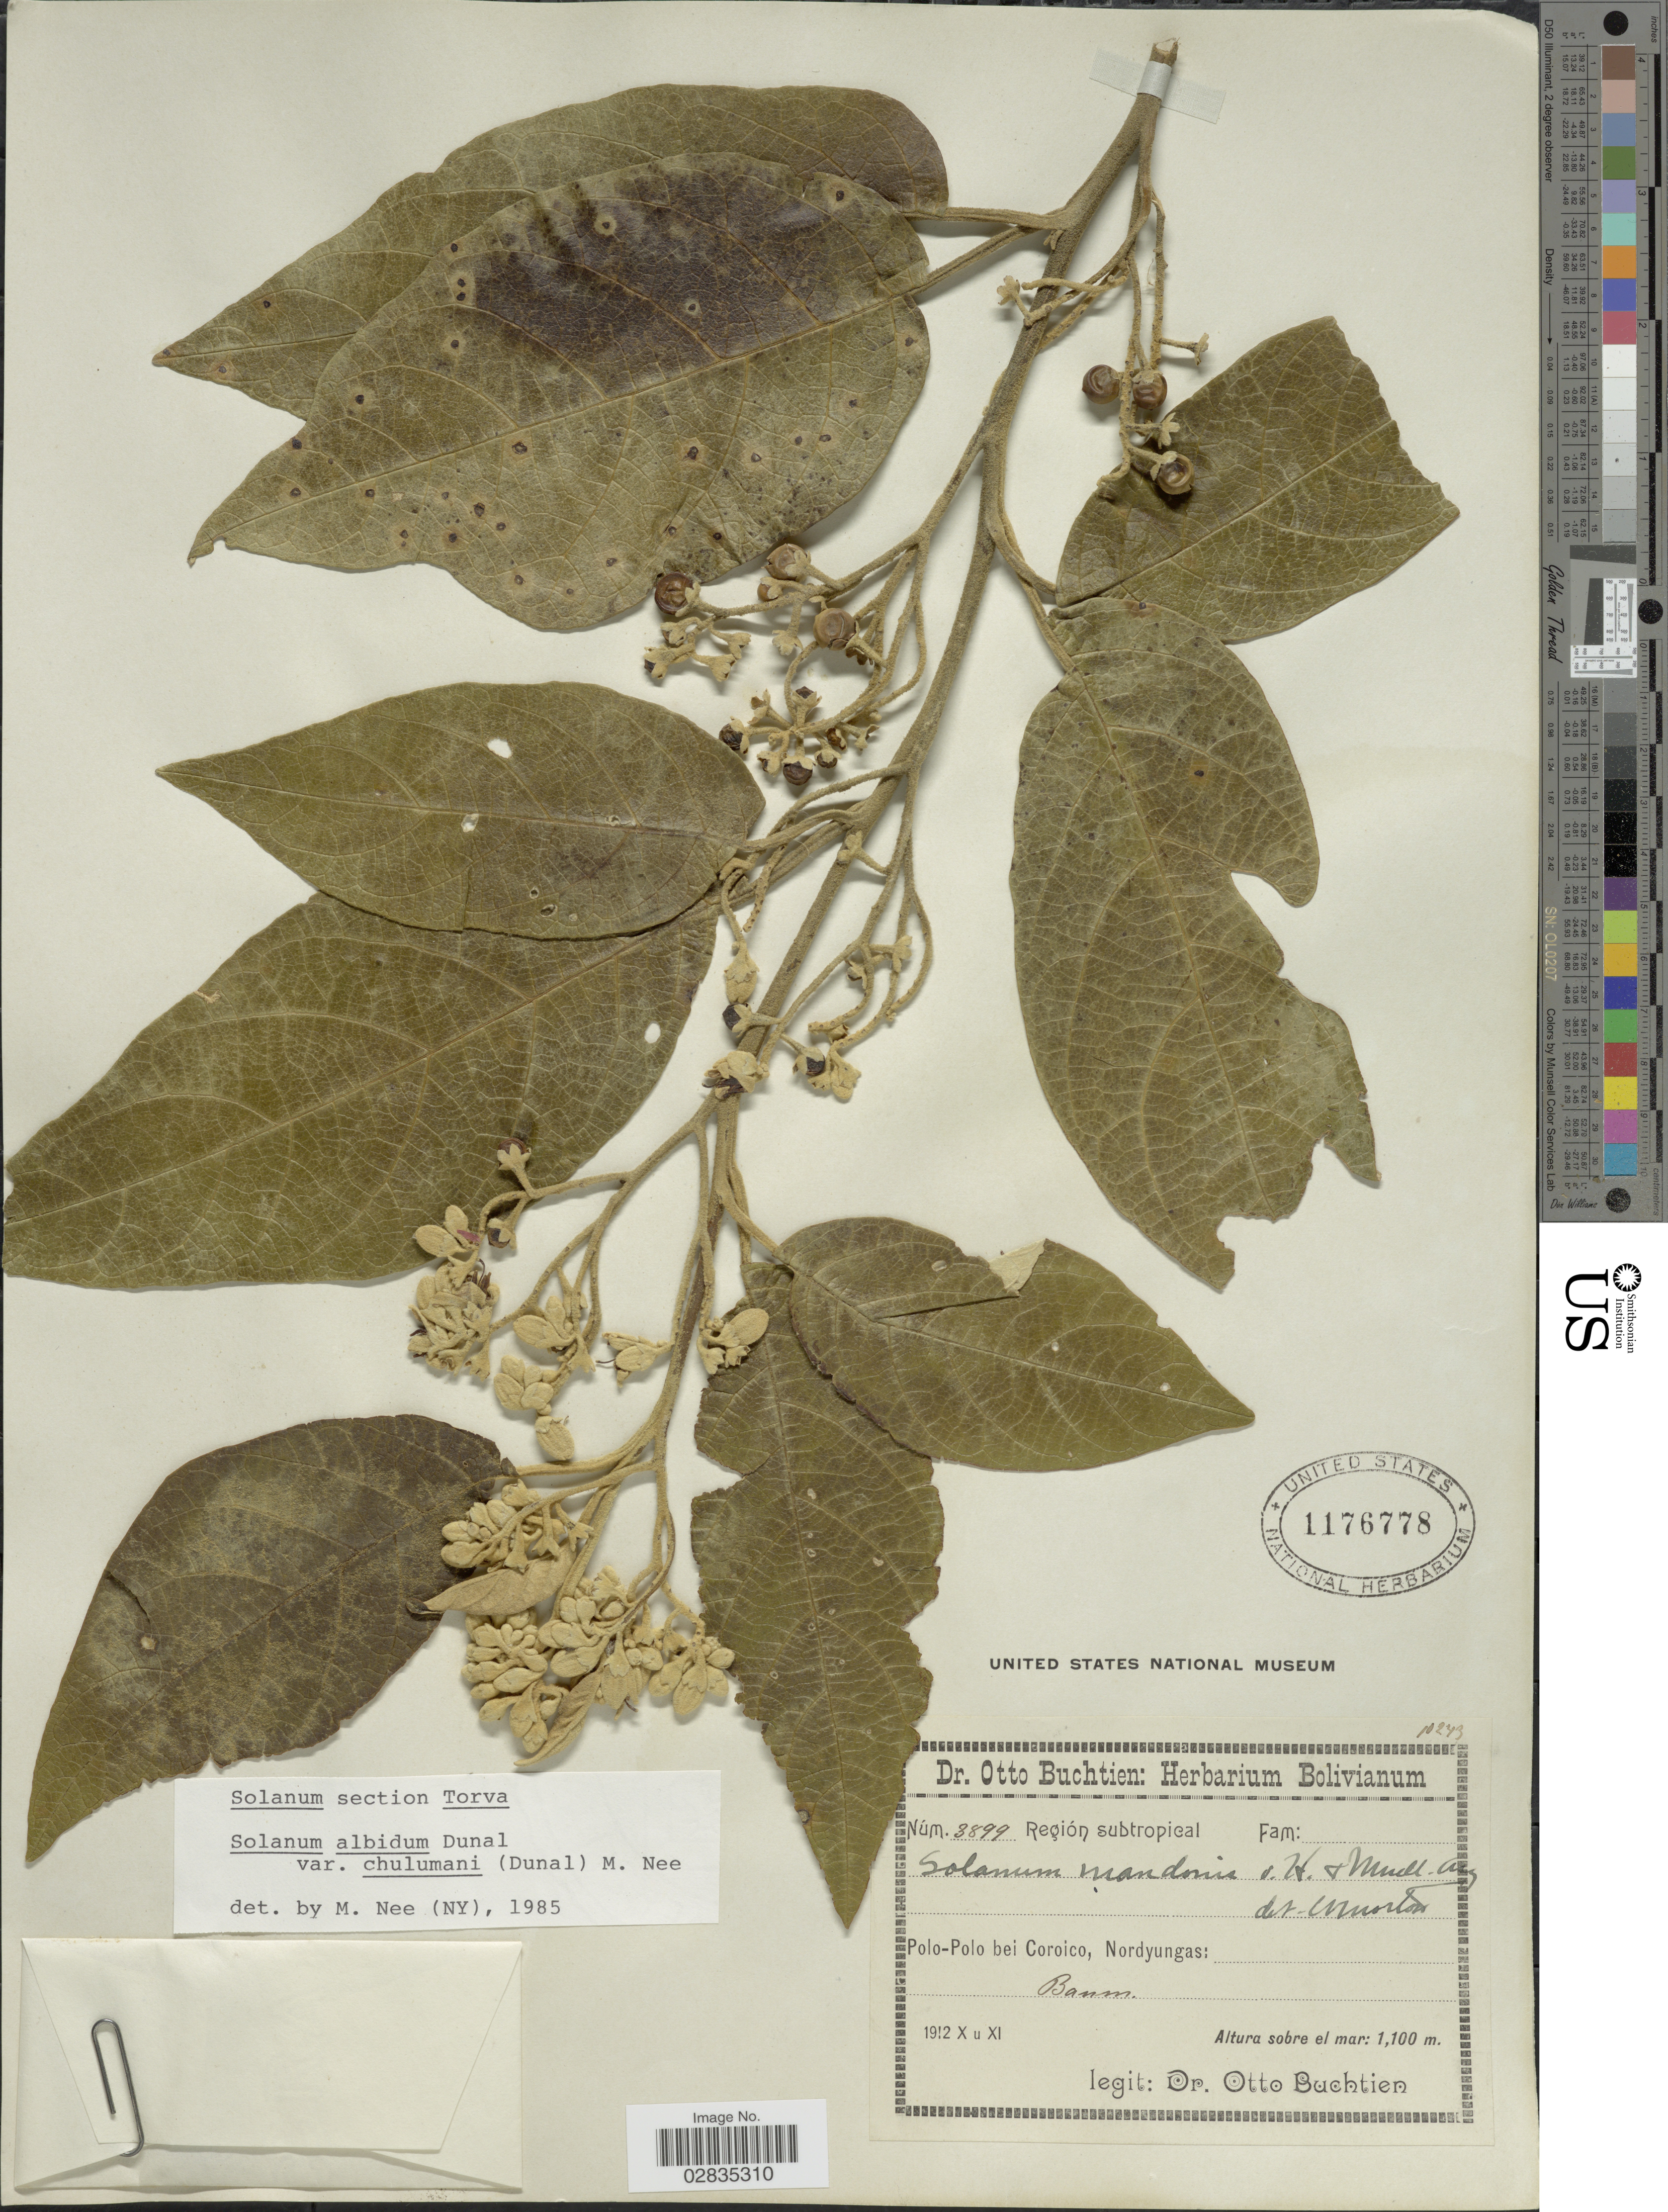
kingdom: Plantae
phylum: Tracheophyta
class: Magnoliopsida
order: Solanales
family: Solanaceae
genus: Solanum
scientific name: Solanum albidum var. chulumani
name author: (Dunal) M. Nee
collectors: O. Buchtien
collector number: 3899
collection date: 1912-10/1912-11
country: Bolivia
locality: Región subtropical. Polo-Polo bei Coroico, Nordyungas: Baum.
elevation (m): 1100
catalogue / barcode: US 1176778